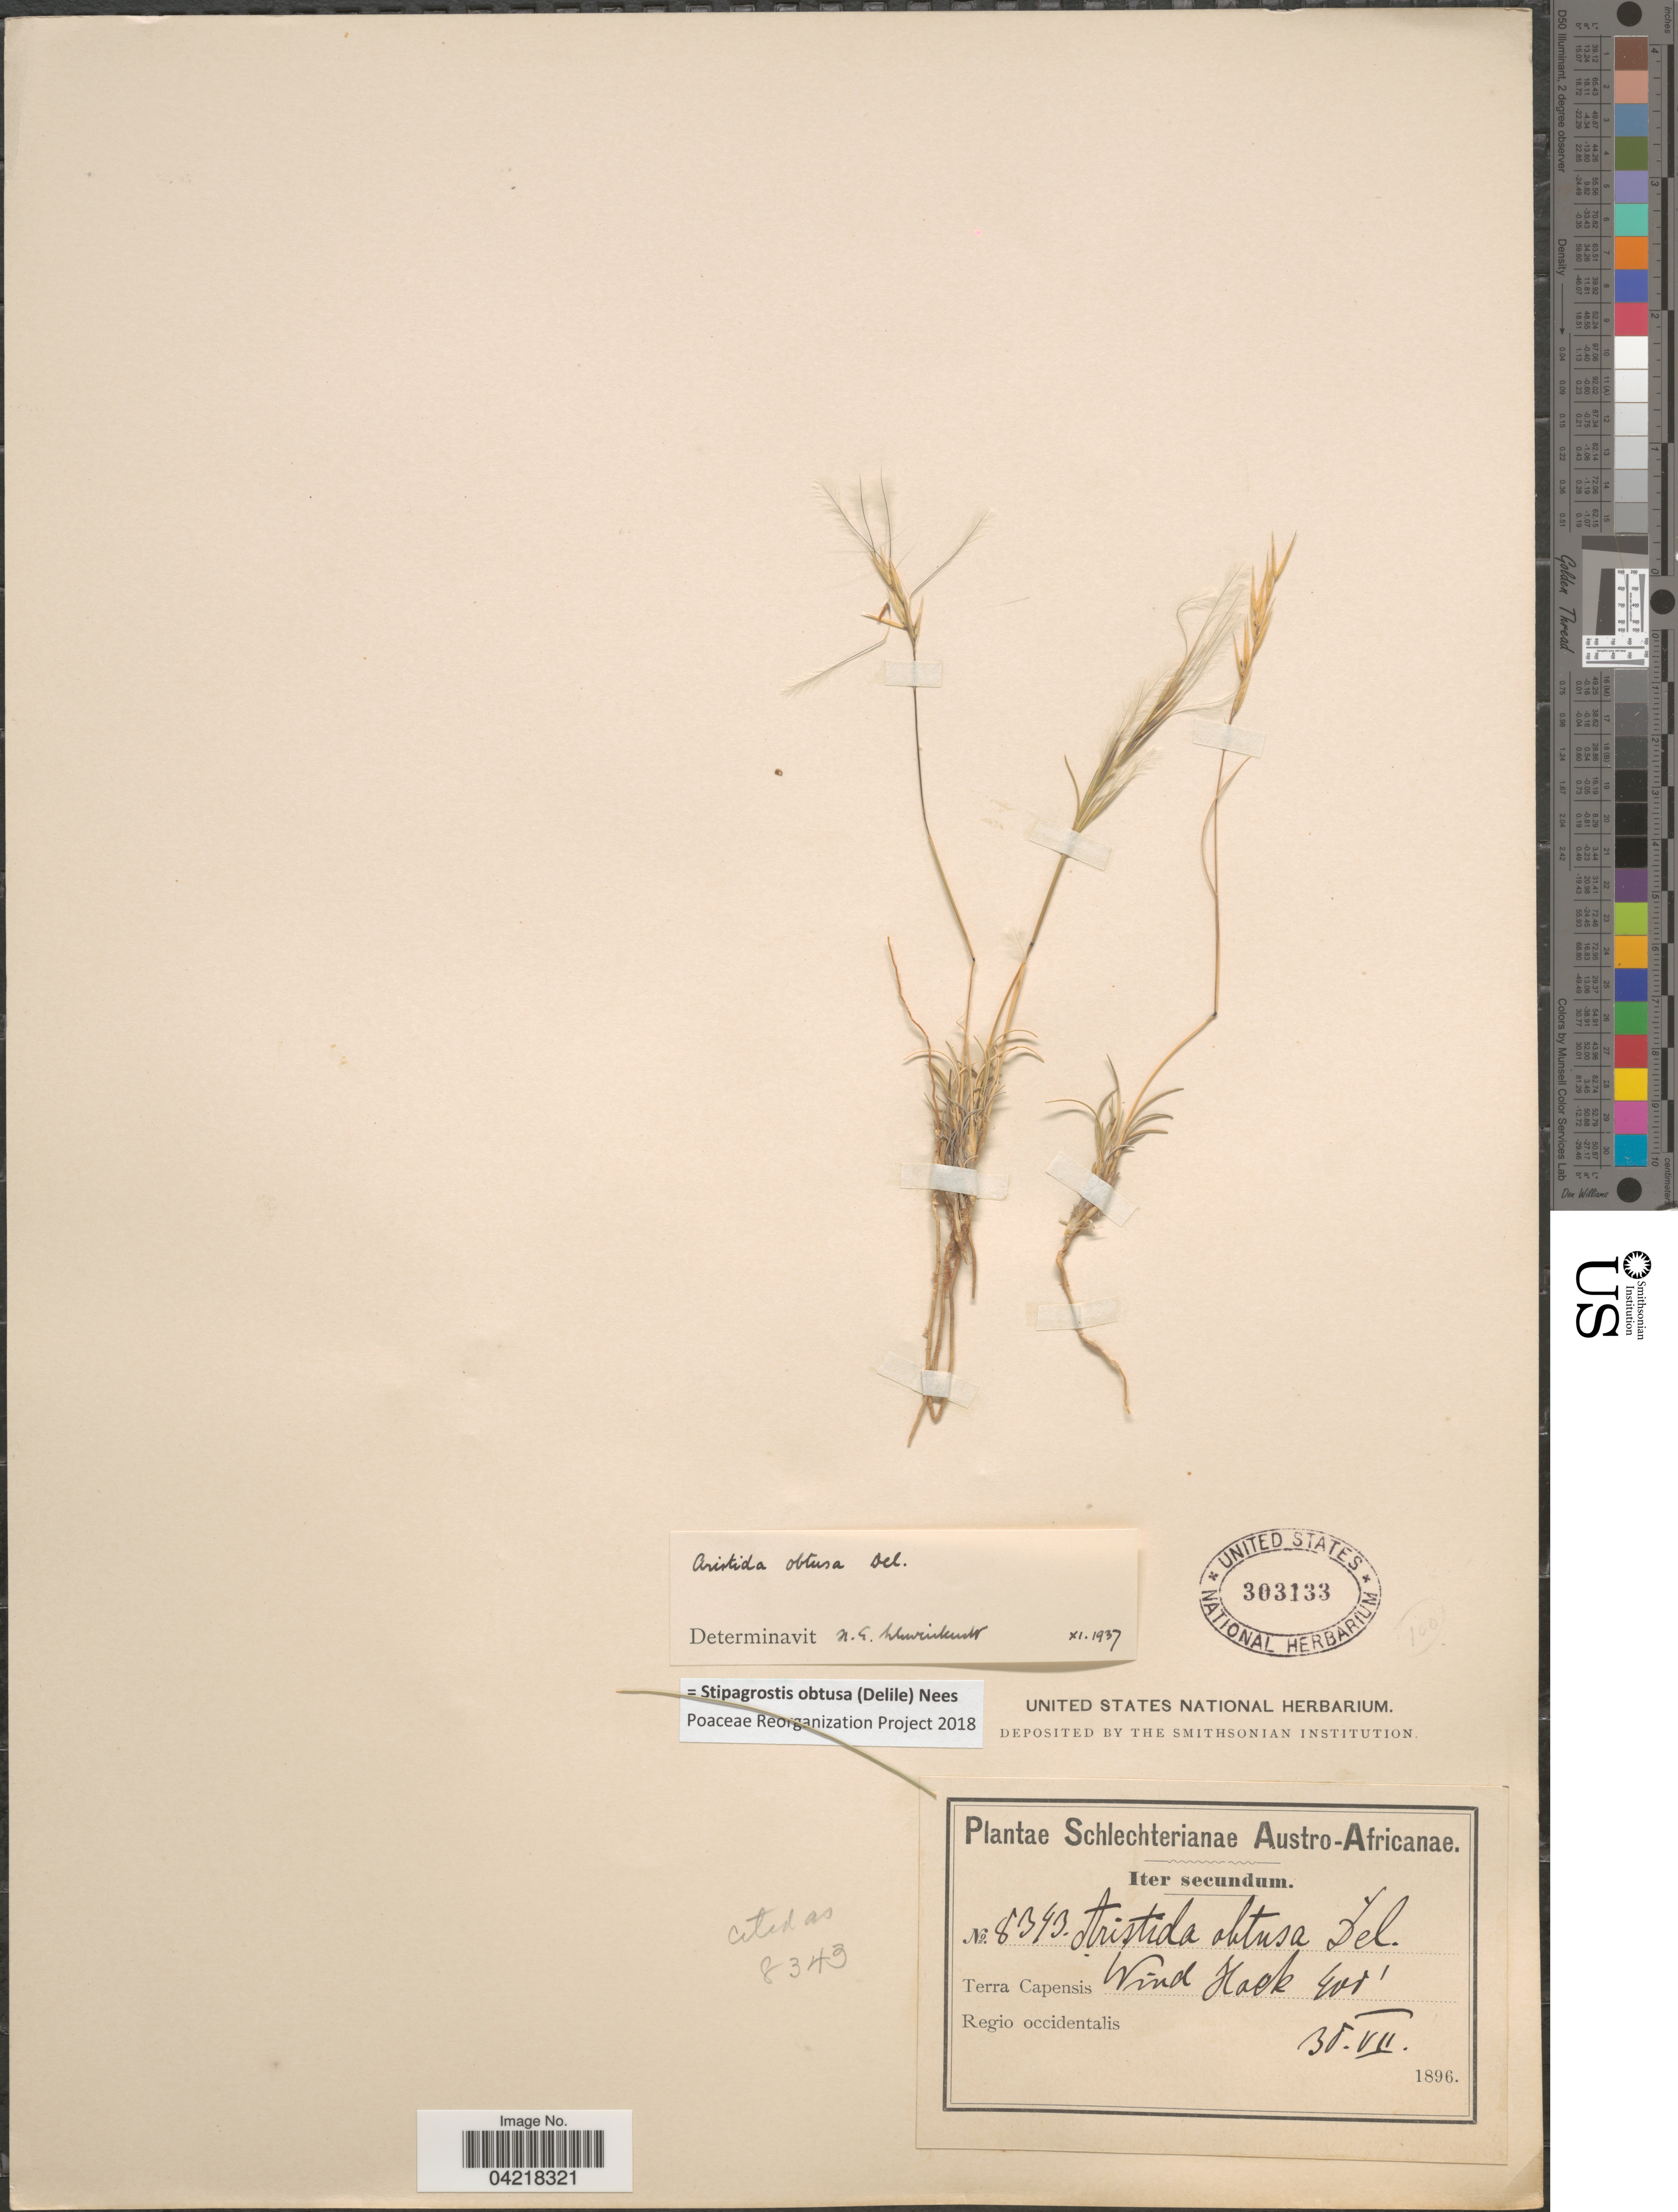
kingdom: Plantae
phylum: Tracheophyta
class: Liliopsida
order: Poales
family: Poaceae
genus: Stipagrostis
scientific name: Stipagrostis obtusa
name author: (Delile) Nees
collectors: Schlechter, --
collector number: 8343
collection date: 1896-07-30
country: South Africa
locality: Austro-Africanae. Terra Capensis Wind Hoek Eur [interpreted]. Regio occidentalis.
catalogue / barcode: US 303133